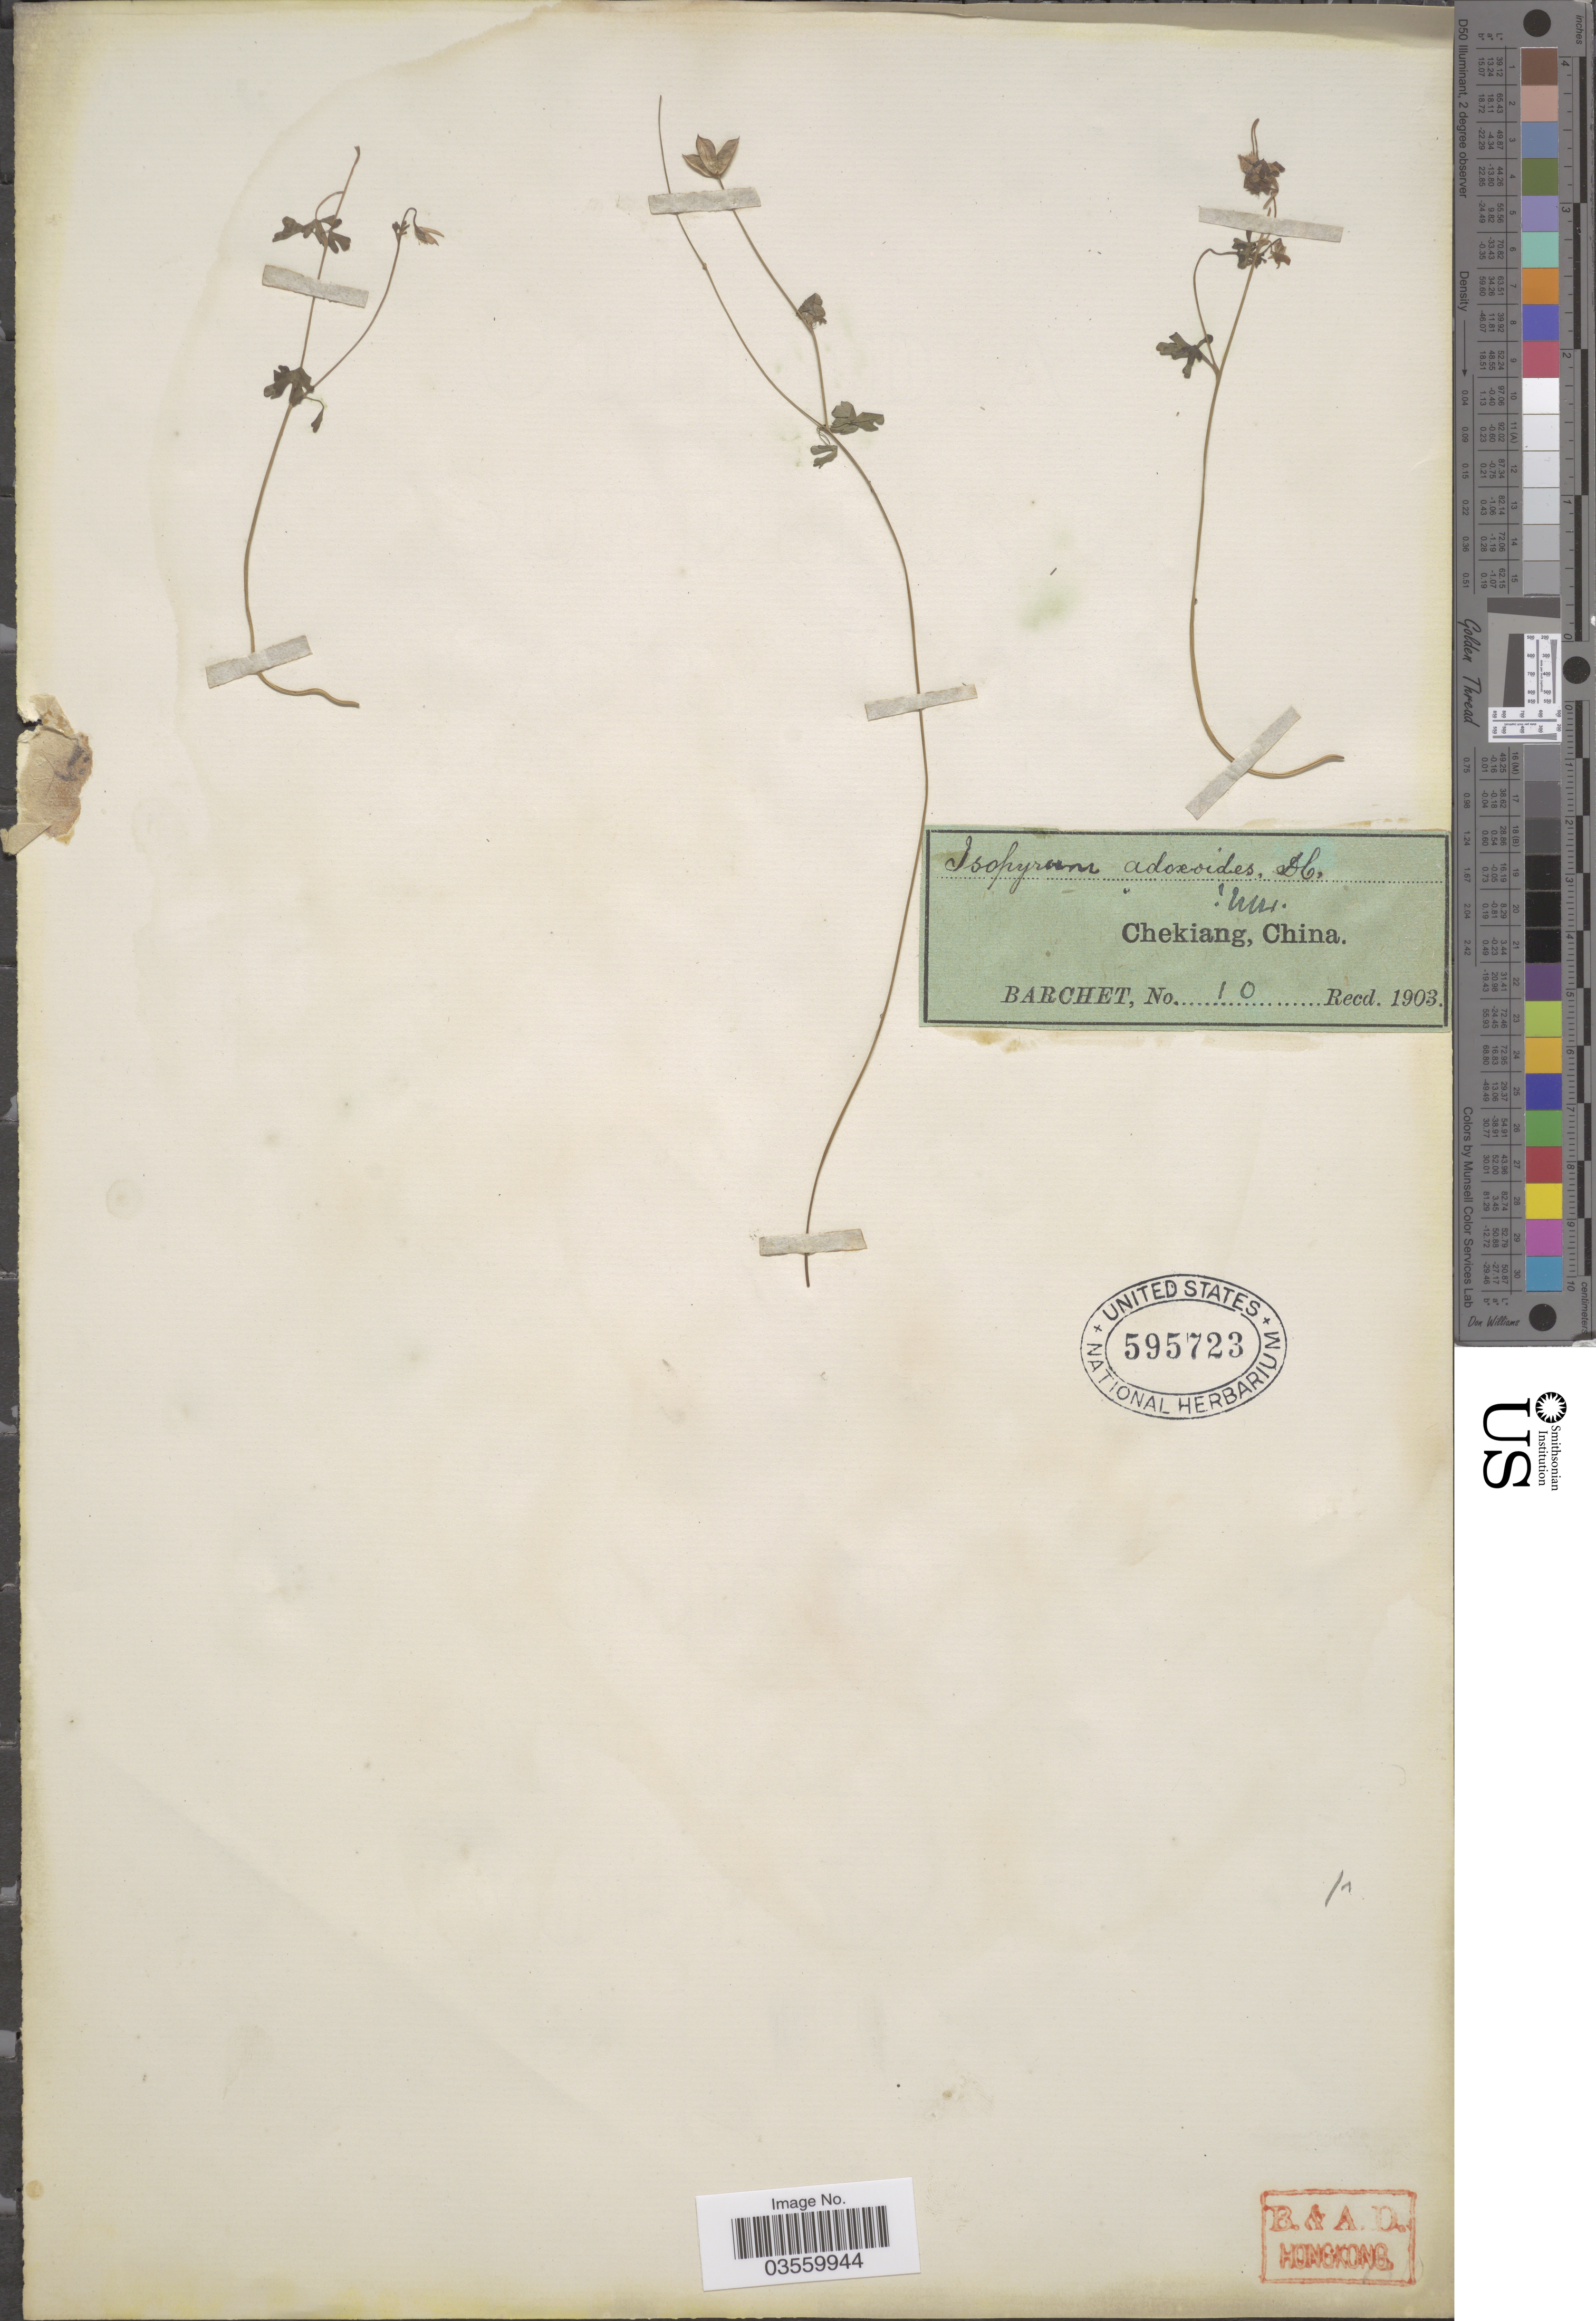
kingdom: Plantae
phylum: Tracheophyta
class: Magnoliopsida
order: Ranunculales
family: Ranunculaceae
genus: Semiaquilegia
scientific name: Semiaquilegia adoxoides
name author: (DC.) Makino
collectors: Barchet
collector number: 10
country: China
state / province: Zhejiang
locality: Chekiang.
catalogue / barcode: US 595723